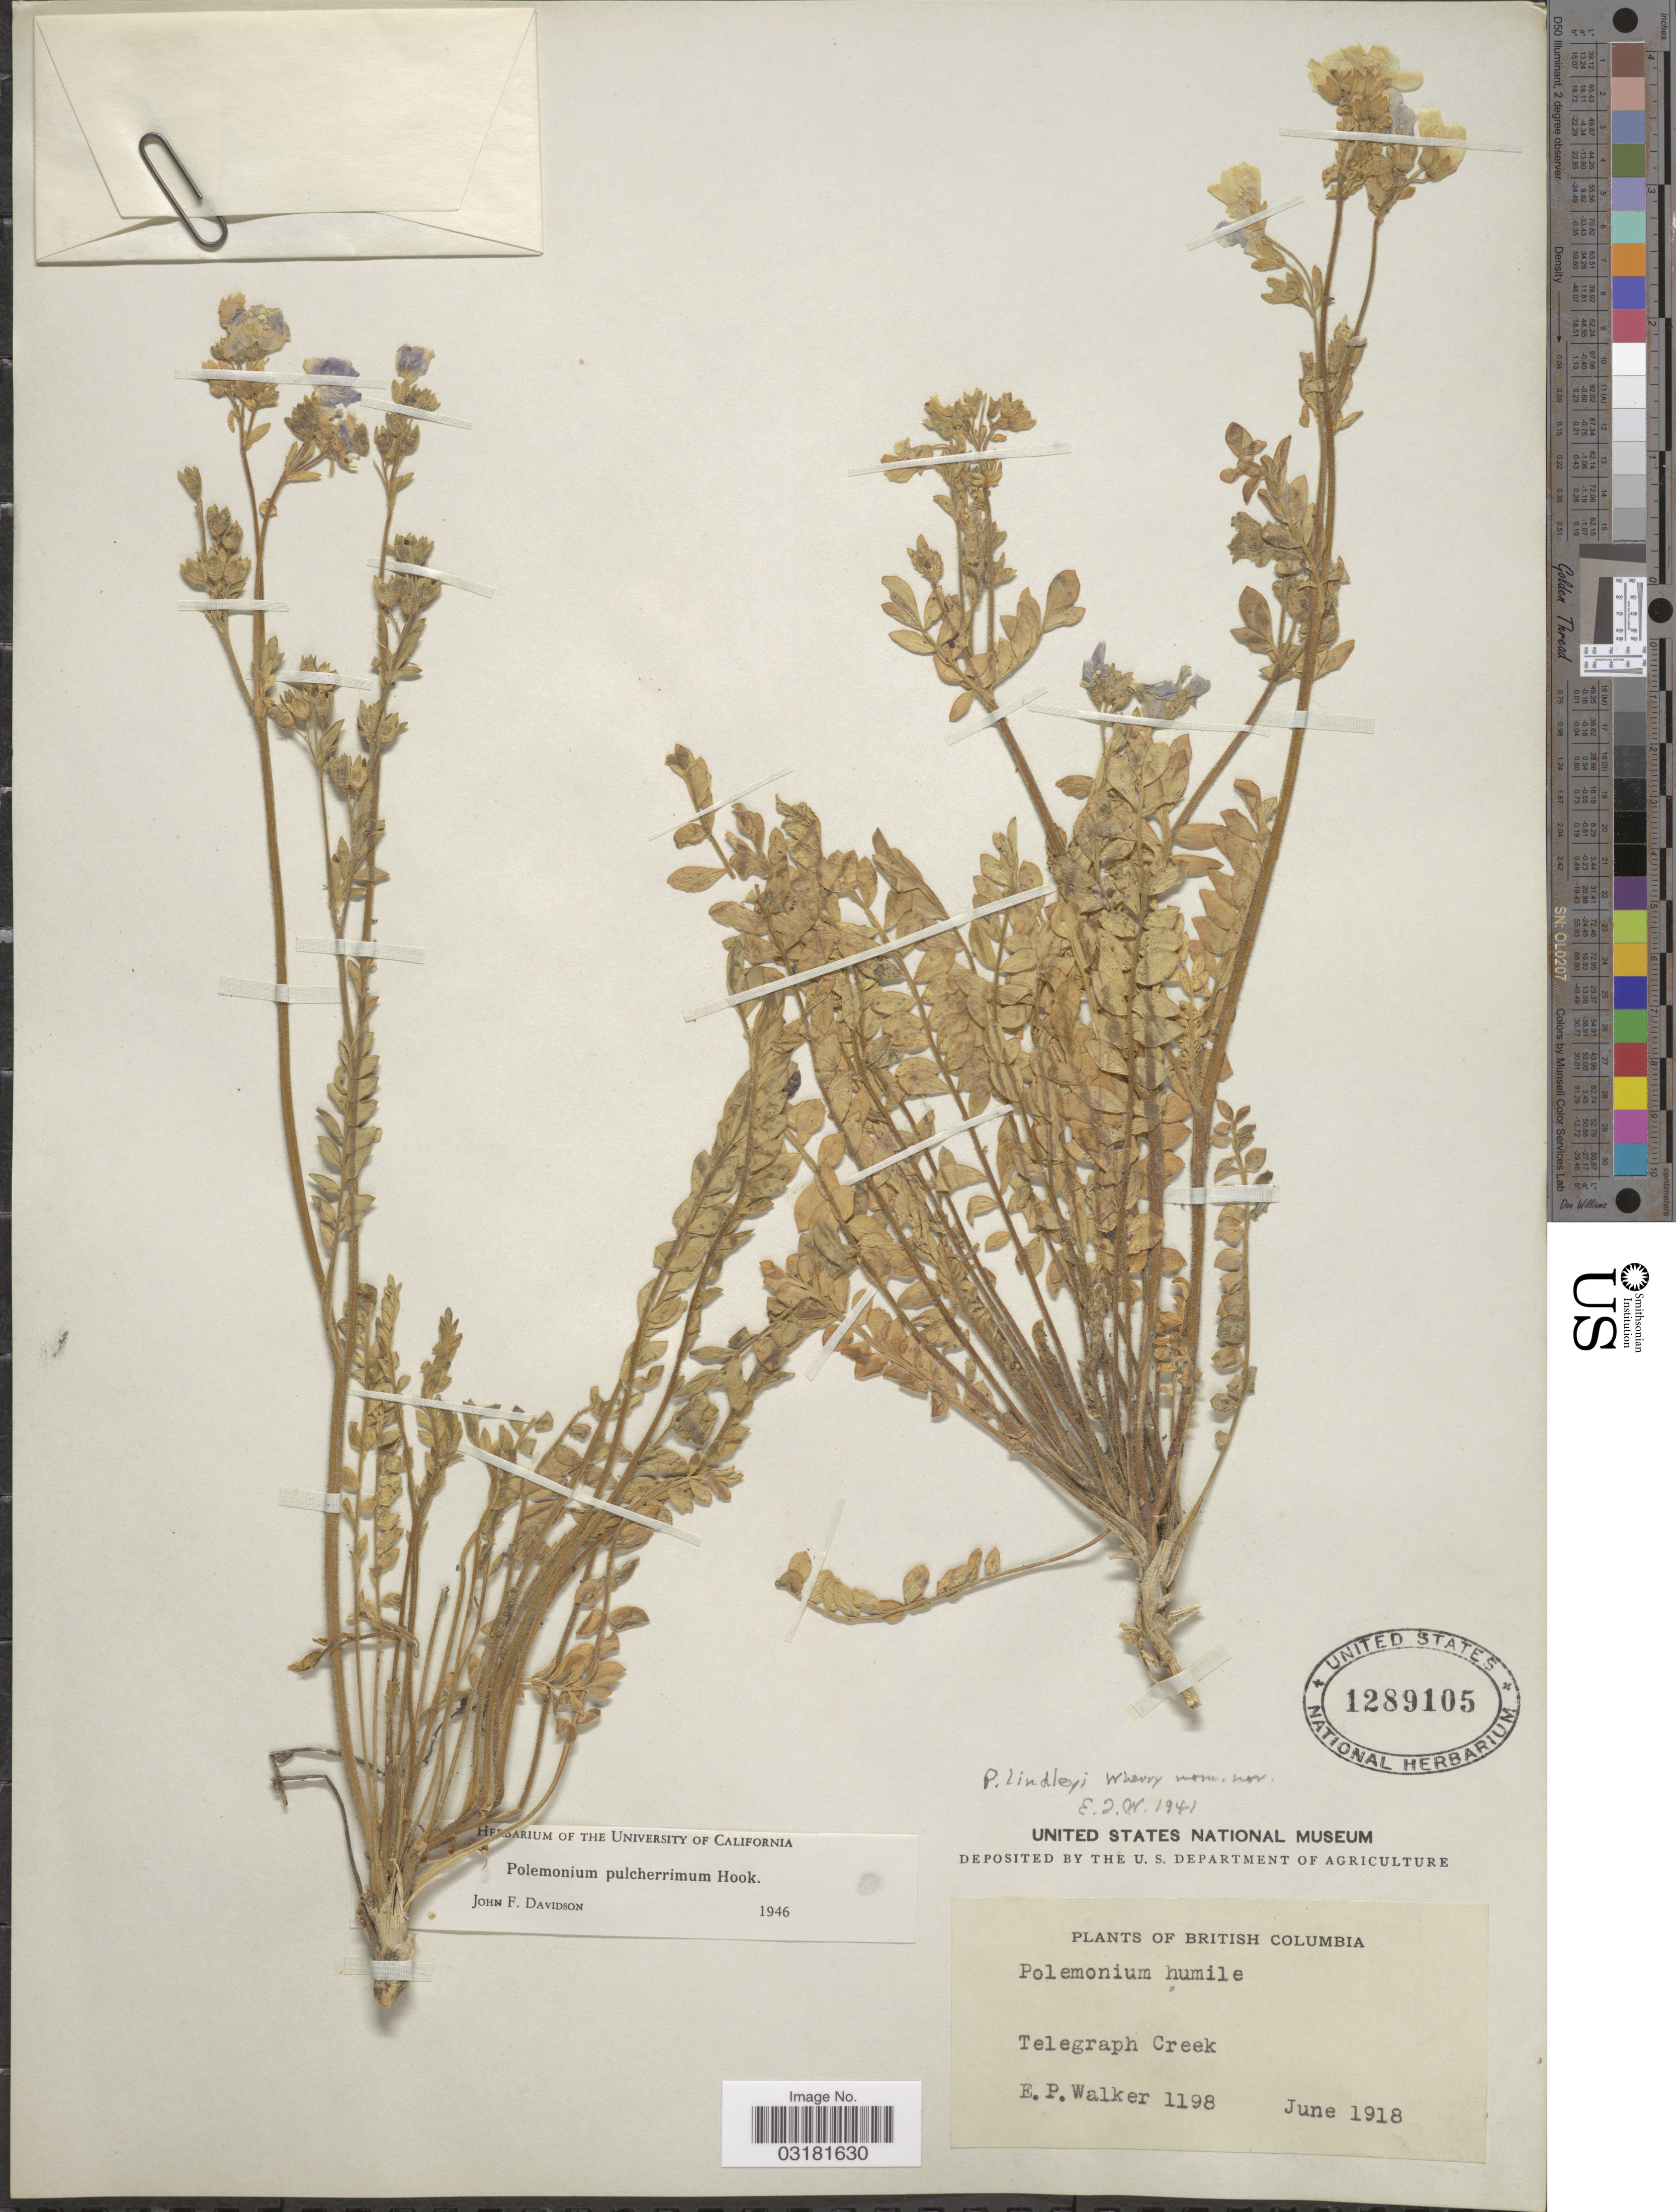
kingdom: Plantae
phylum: Tracheophyta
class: Magnoliopsida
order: Ericales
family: Polemoniaceae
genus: Polemonium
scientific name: Polemonium pulcherrimum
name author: Hook.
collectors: E. Walker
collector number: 1198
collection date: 1918-06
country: Canada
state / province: British Columbia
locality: Telegraph Creek.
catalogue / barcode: US 1289105